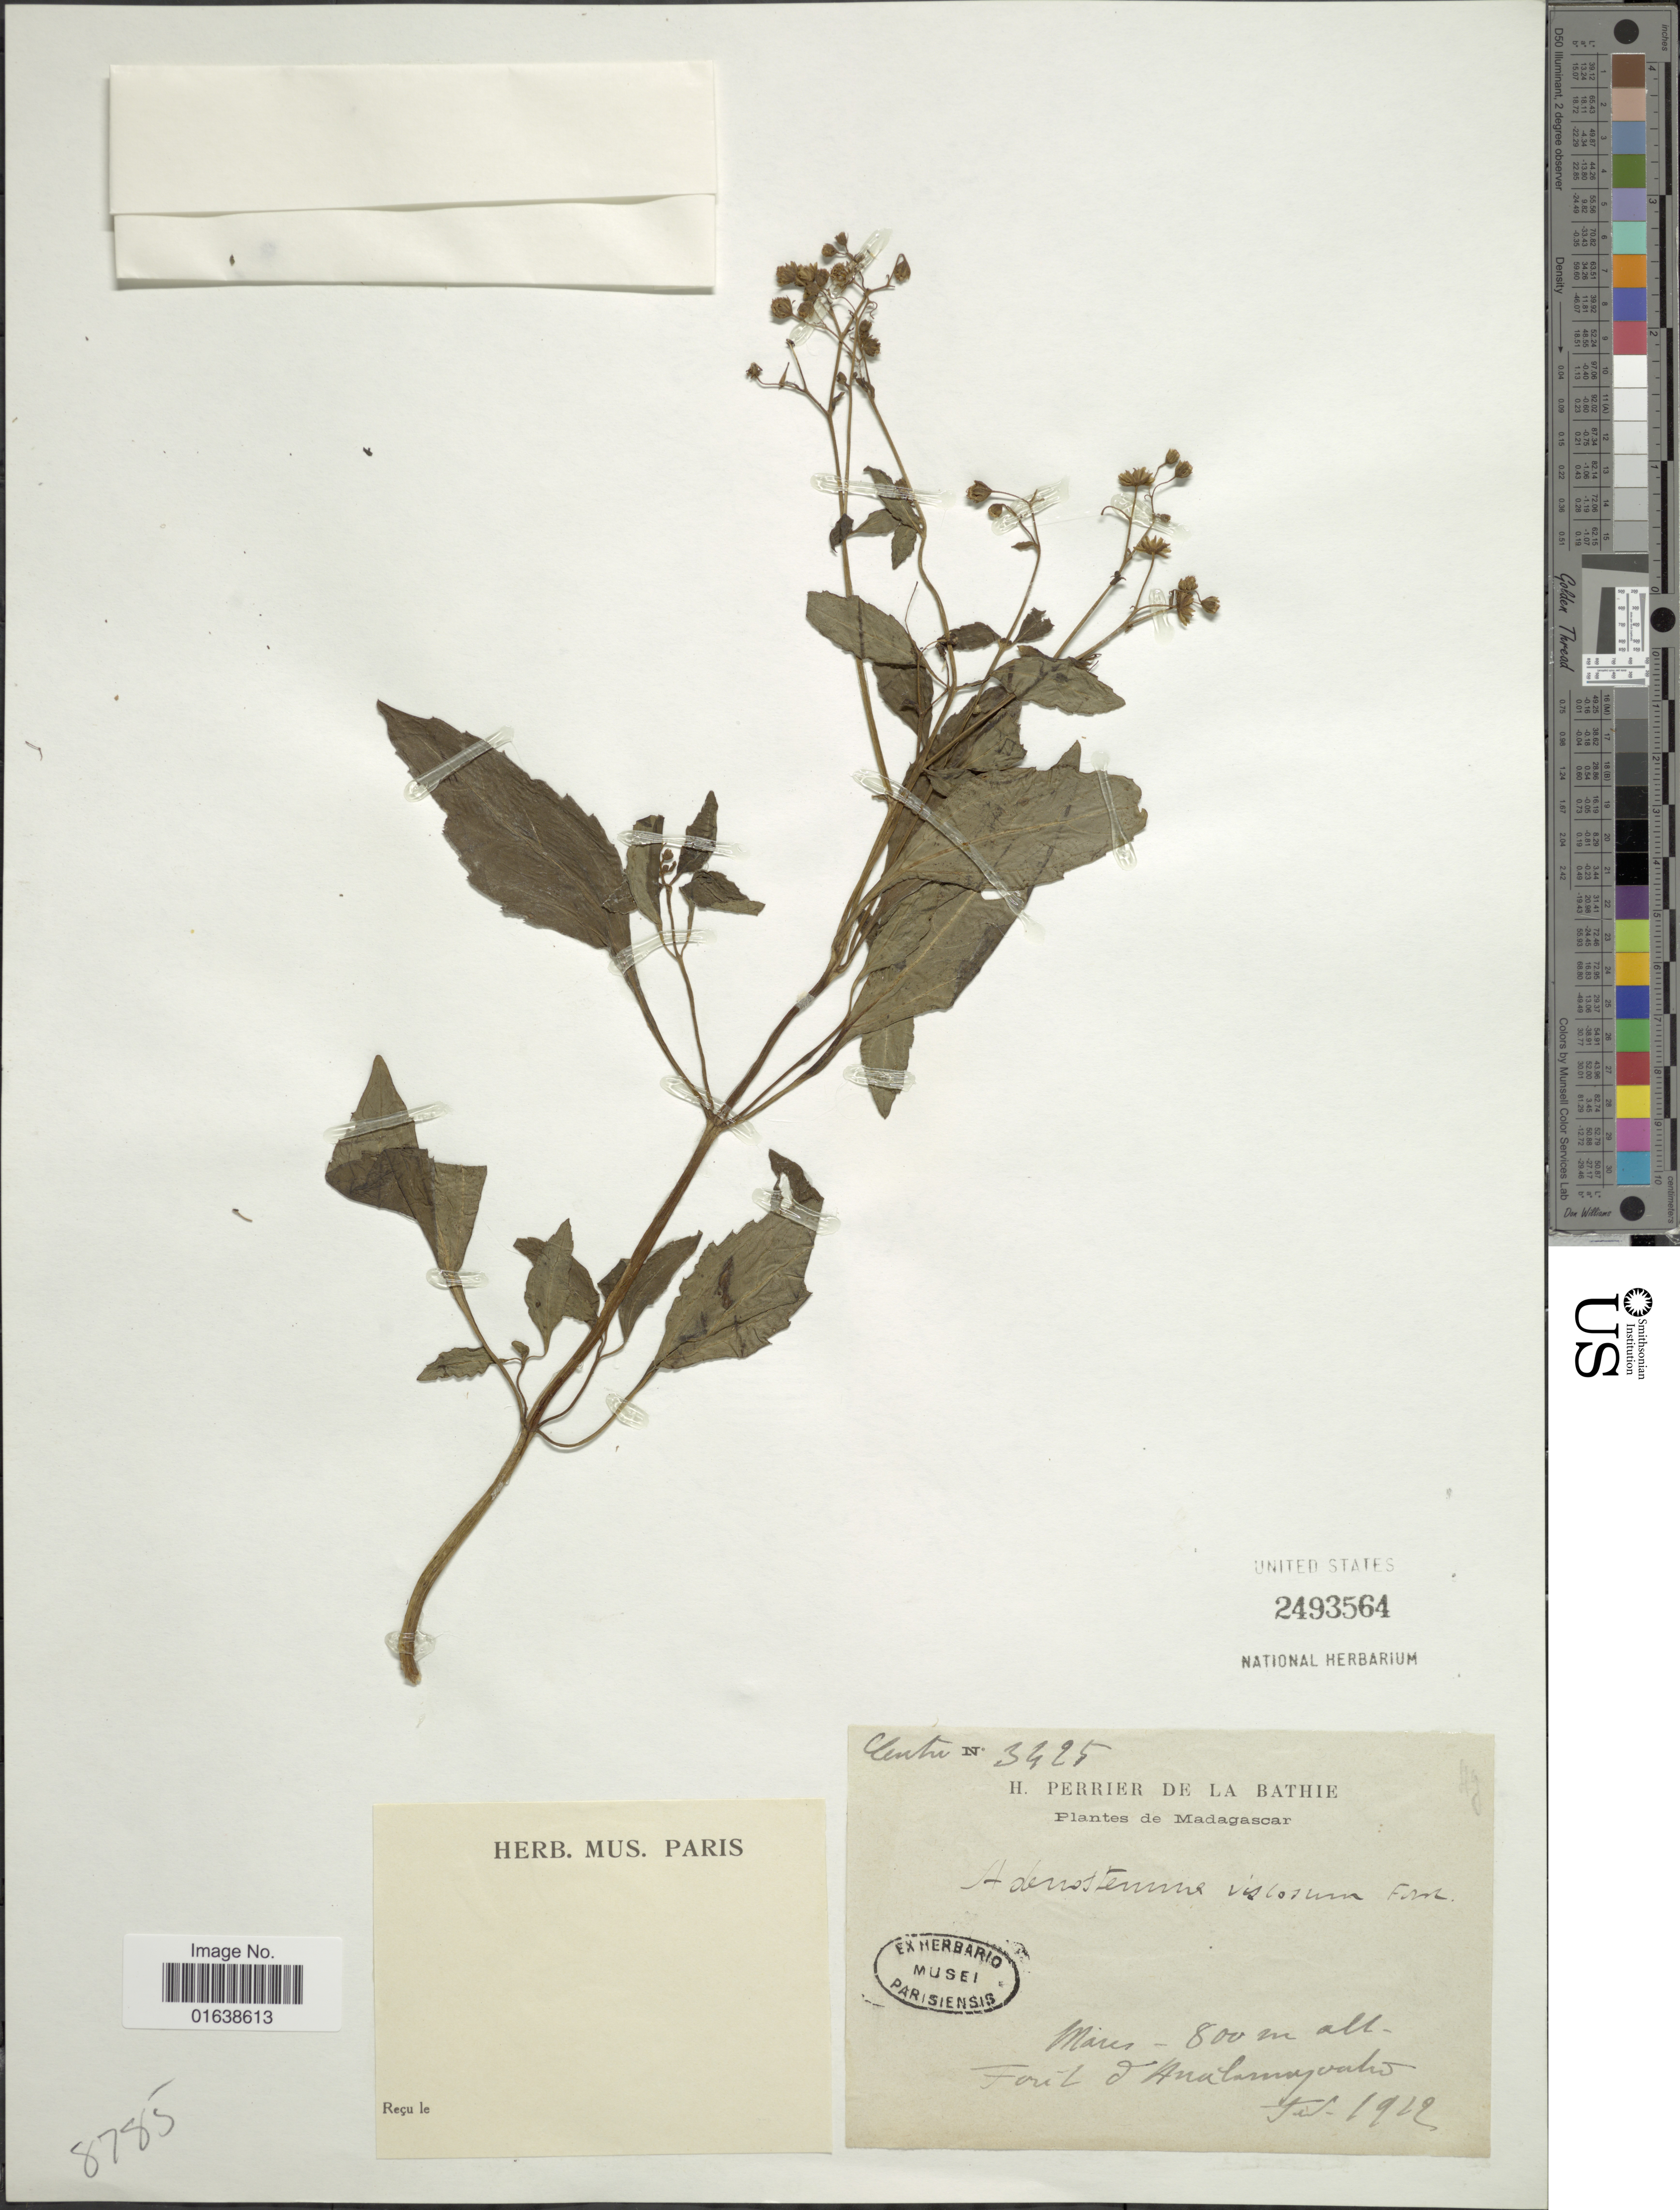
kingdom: Plantae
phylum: Tracheophyta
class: Magnoliopsida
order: Asterales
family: Asteraceae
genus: Adenostemma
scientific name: Adenostemma perrottetii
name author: DC.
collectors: H. Perrier de la Bâthie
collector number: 3425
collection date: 1912-02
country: Madagascar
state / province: Alaotra Mangoro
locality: Foret d'Analamazoatra.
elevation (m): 800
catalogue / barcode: US 2493564